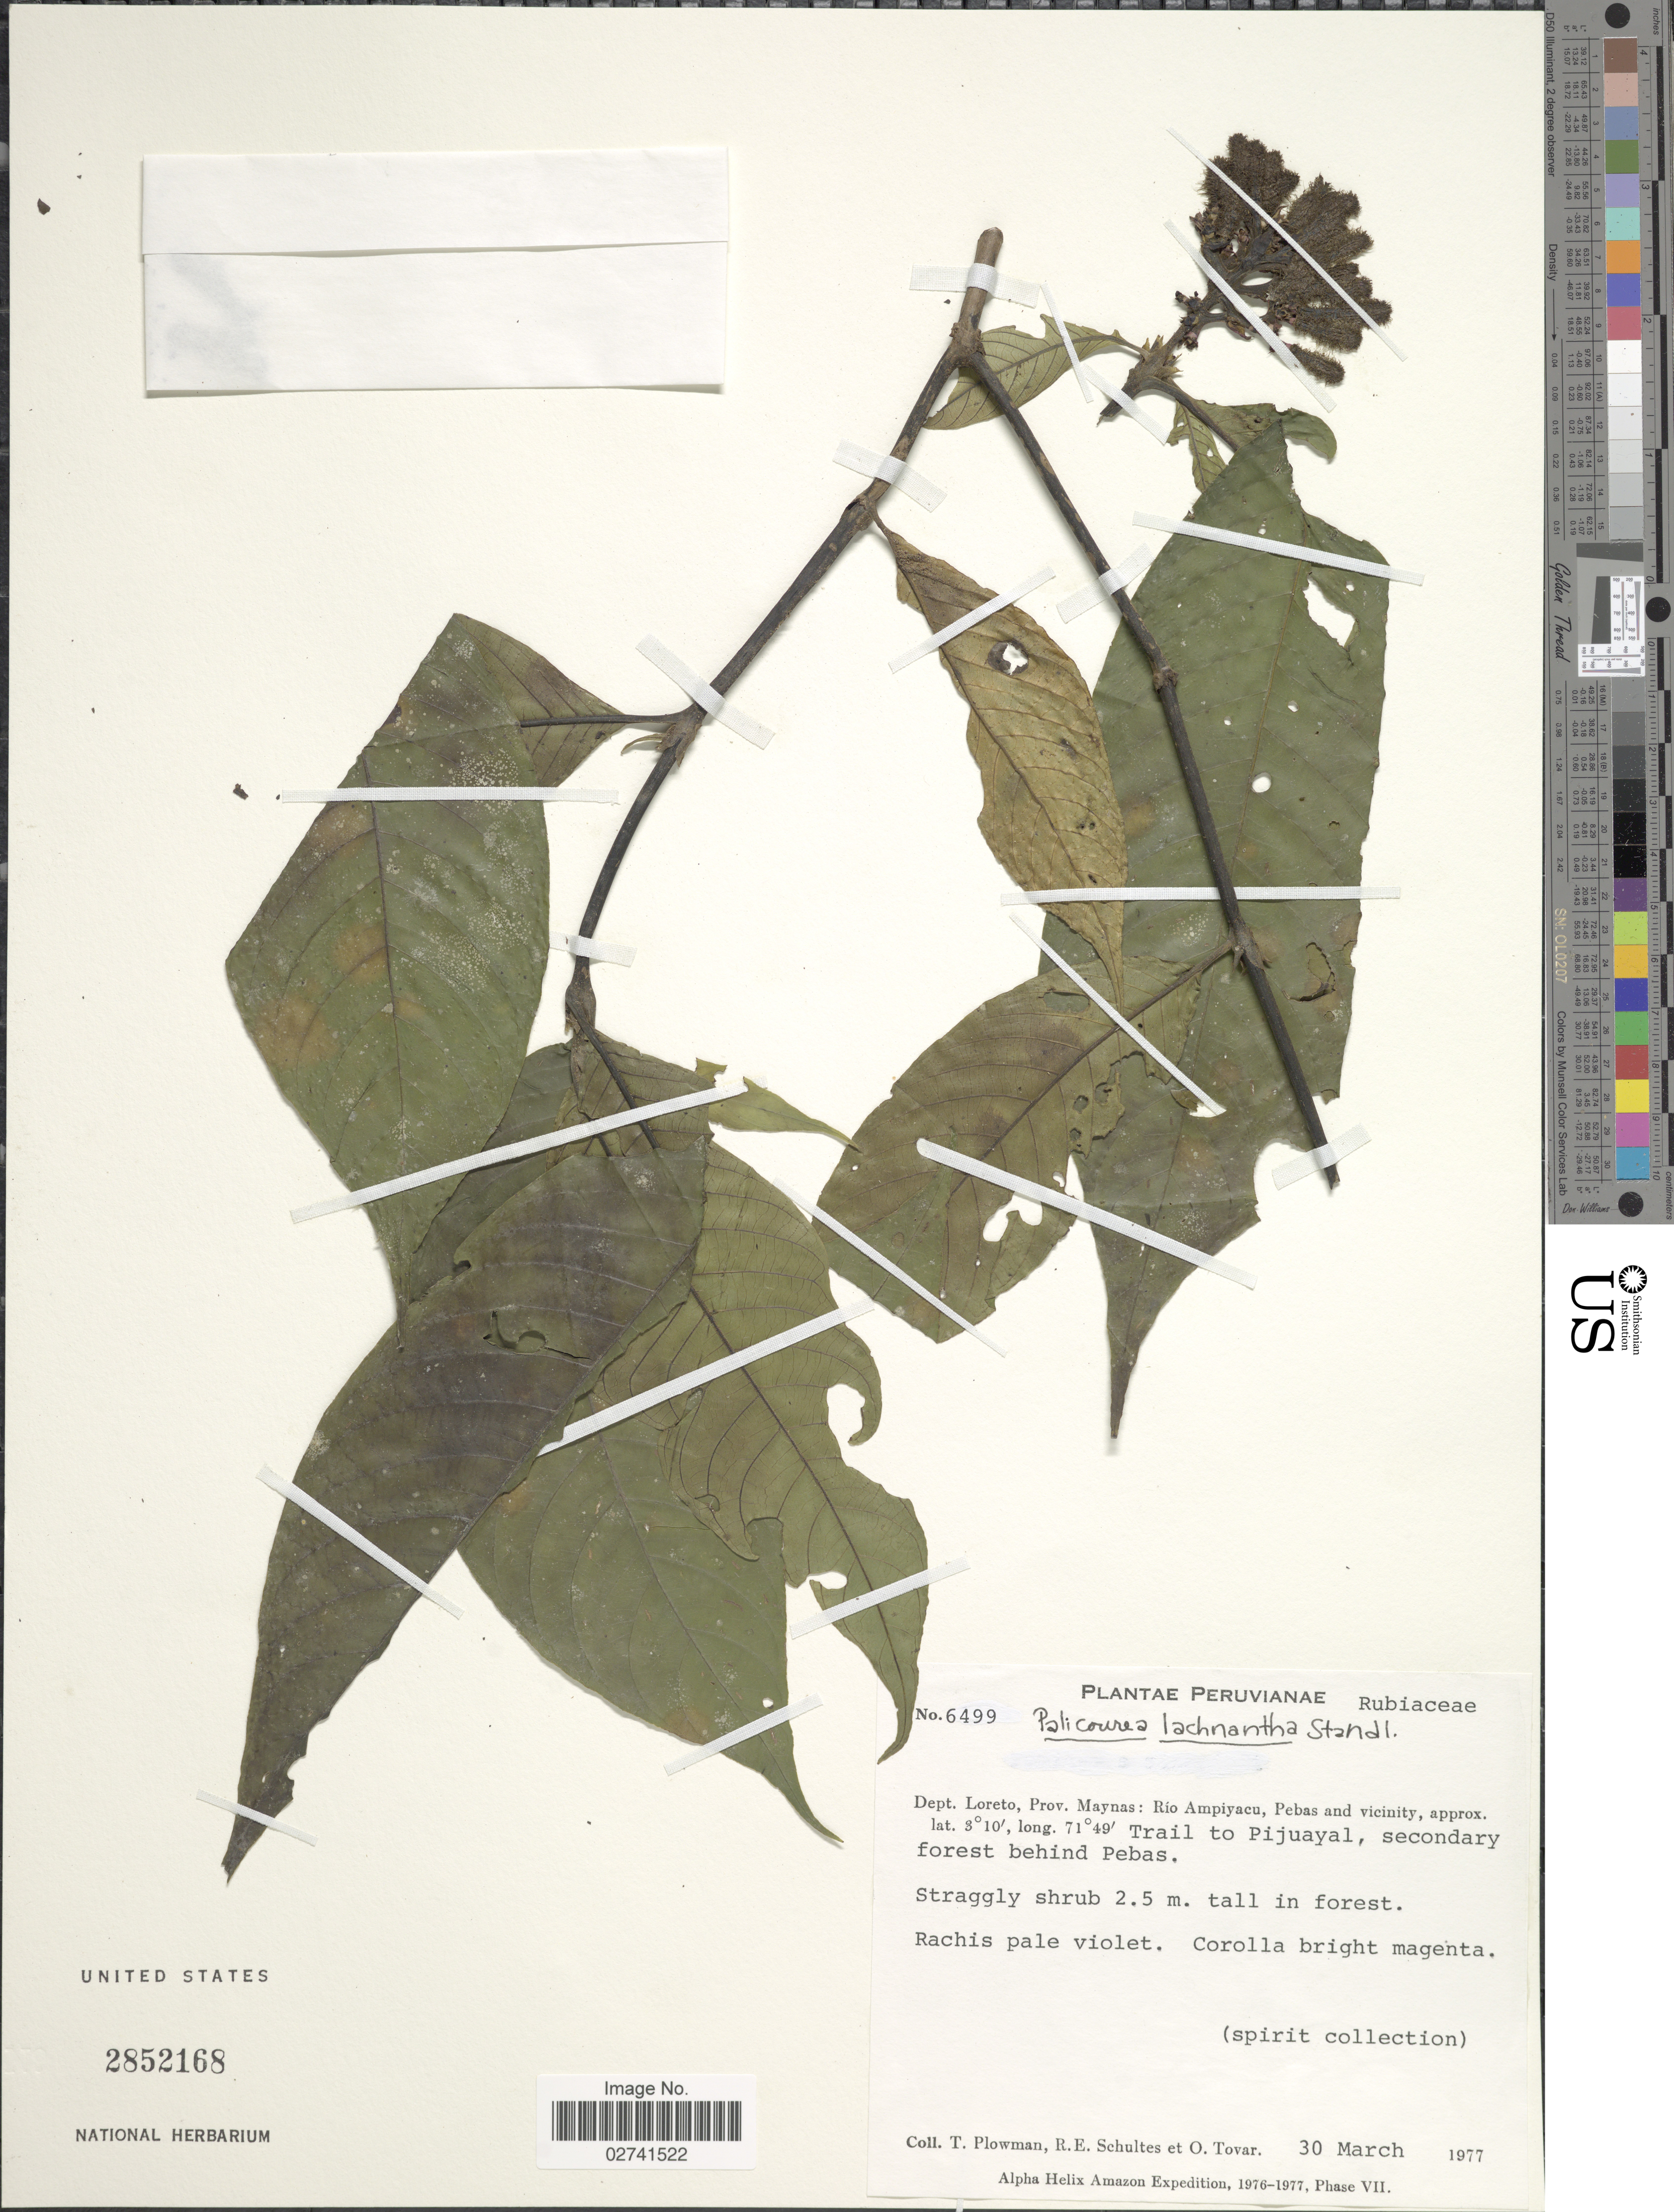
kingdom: Plantae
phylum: Tracheophyta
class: Magnoliopsida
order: Gentianales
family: Rubiaceae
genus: Palicourea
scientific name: Palicourea lachnantha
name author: Standl.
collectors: T. Plowman, R. E. Schultes & Ó. Tovar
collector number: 6499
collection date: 1977-03-30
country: Peru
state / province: Loreto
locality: Dept. Loreto, Prov. Maynas: Río Ampiyacu, Pebas and vicinity. Trail to Pijuayal, secondary forest behind Pebas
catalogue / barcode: US 2852168